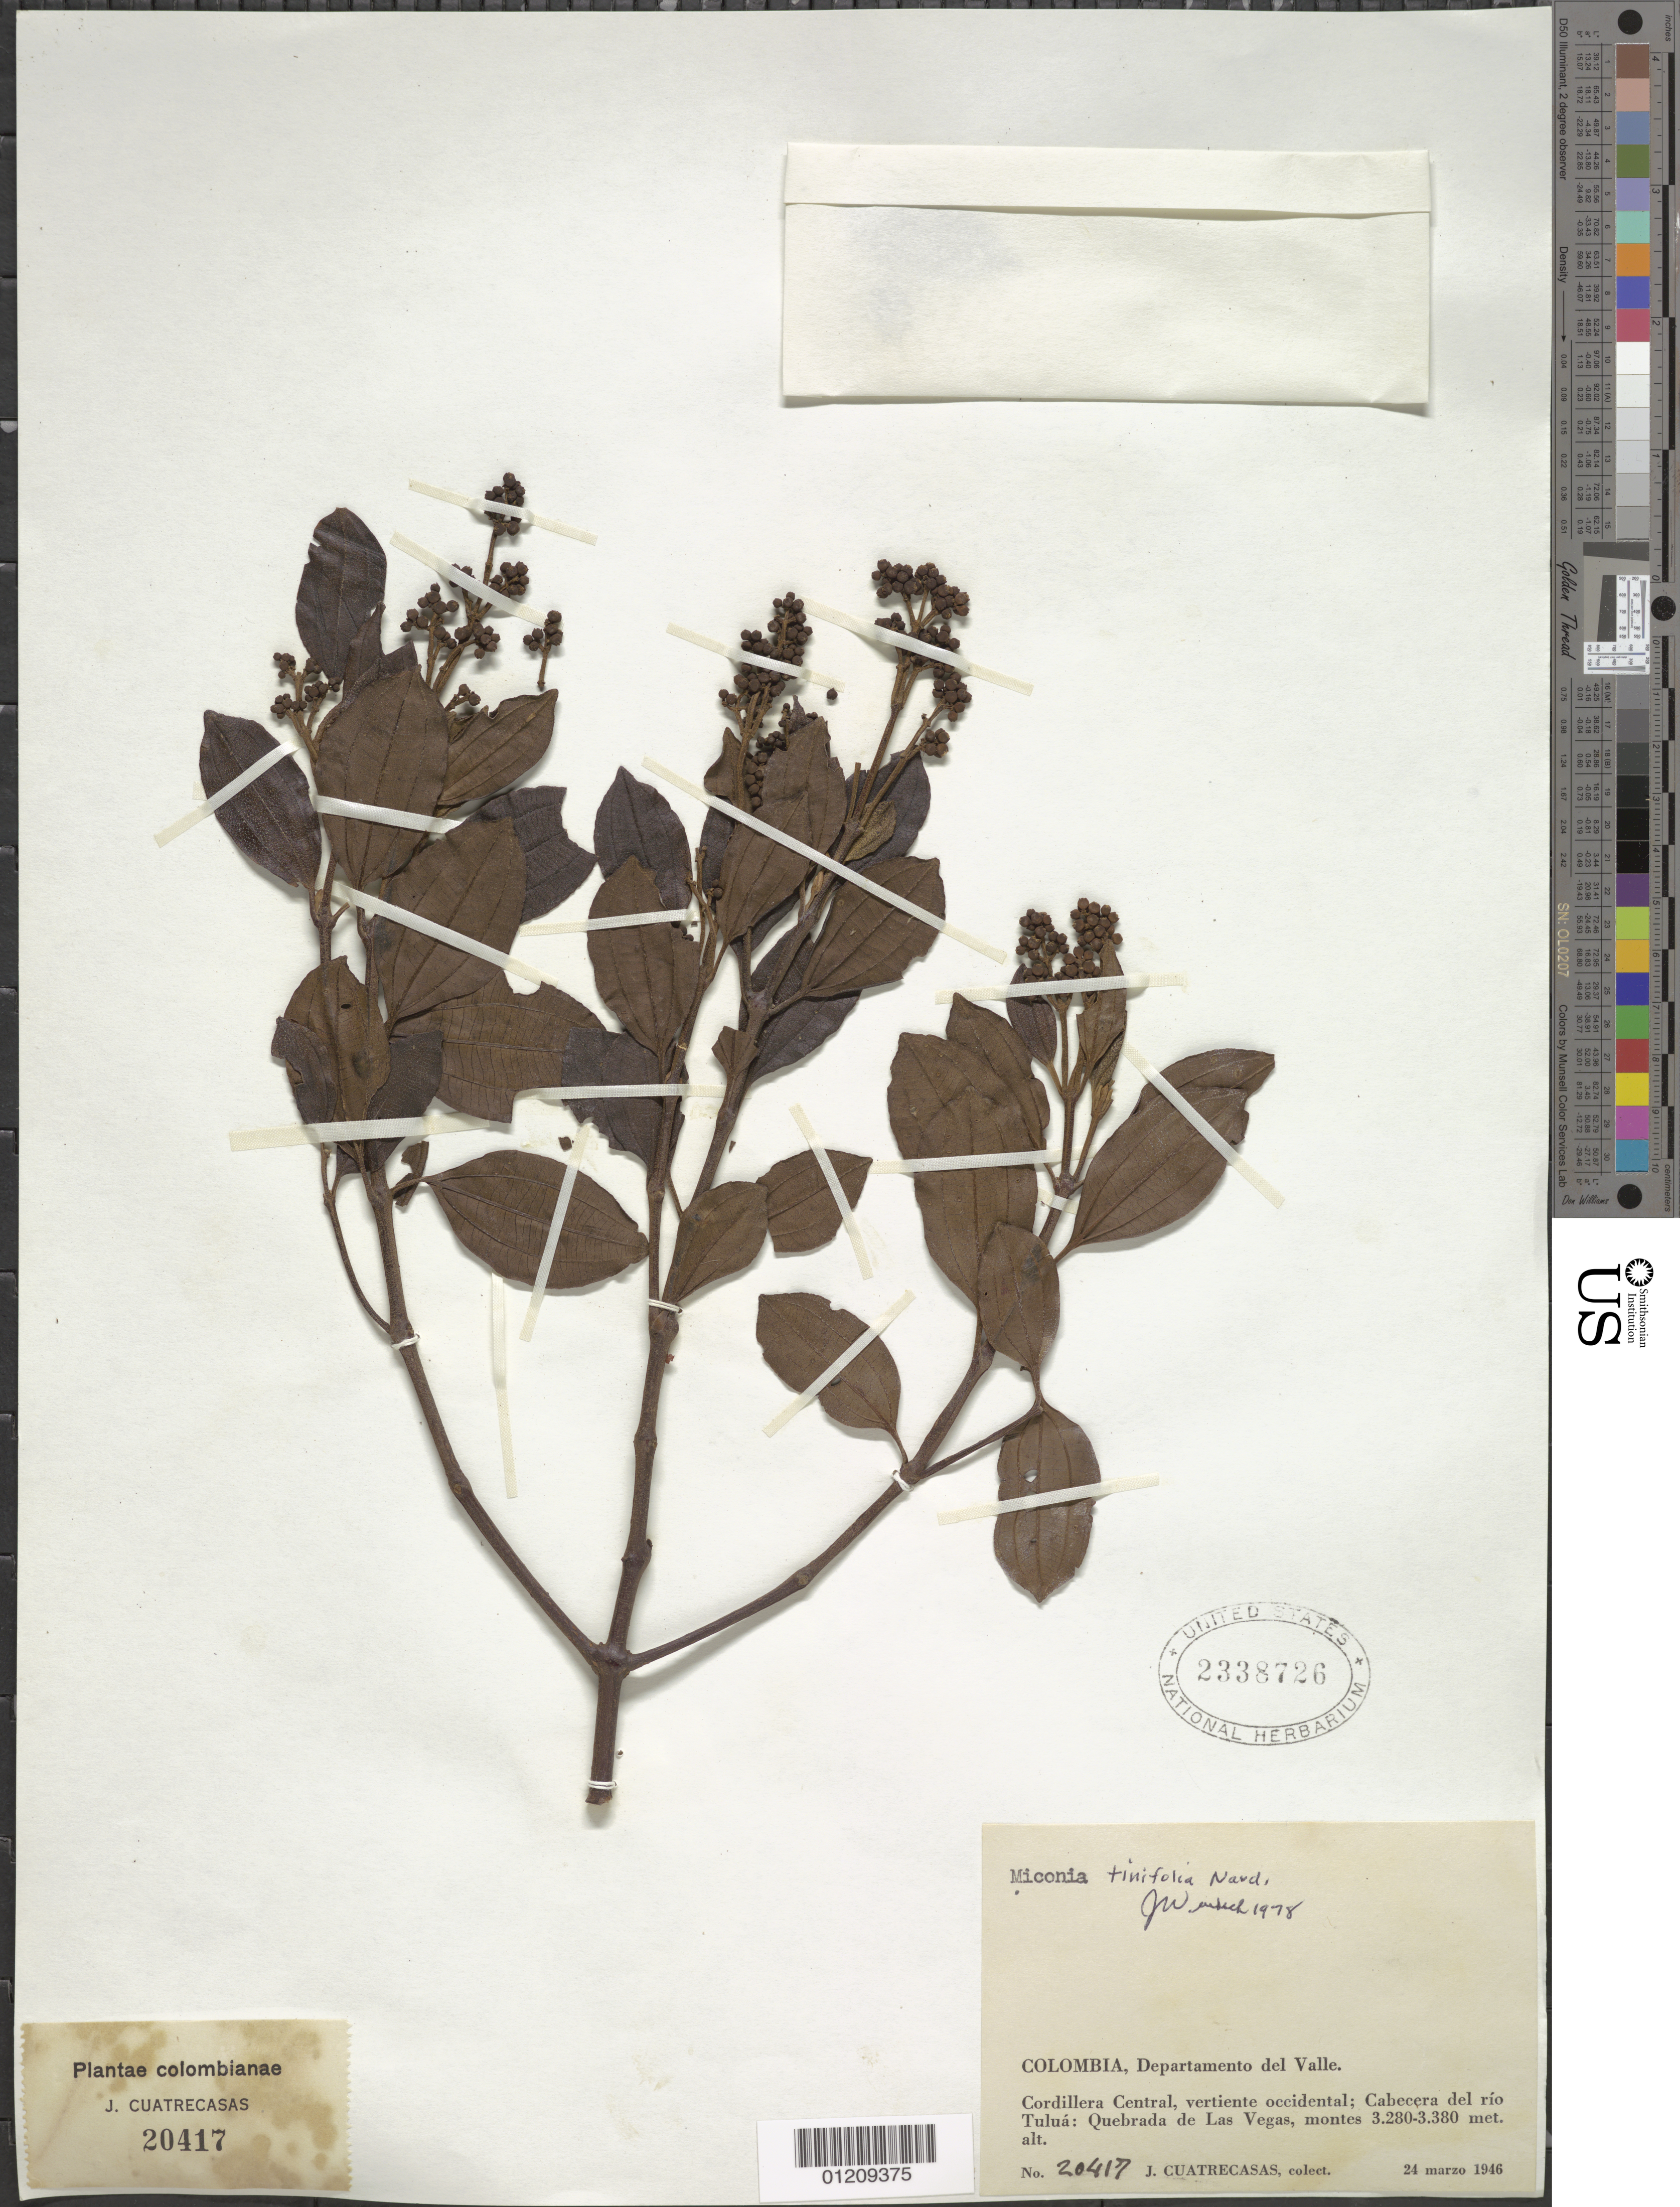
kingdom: Plantae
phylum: Tracheophyta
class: Magnoliopsida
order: Myrtales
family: Melastomataceae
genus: Miconia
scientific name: Miconia tinifolia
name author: Naudin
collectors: J. Cuatrecasas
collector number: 20417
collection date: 1946-03-24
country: Colombia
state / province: Valle del Cauca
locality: Cordillera Central, vertiente occidental; Cabecera del rio Tulua: Quebrada de Las Vegas, montes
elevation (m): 3280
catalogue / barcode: US 2338726